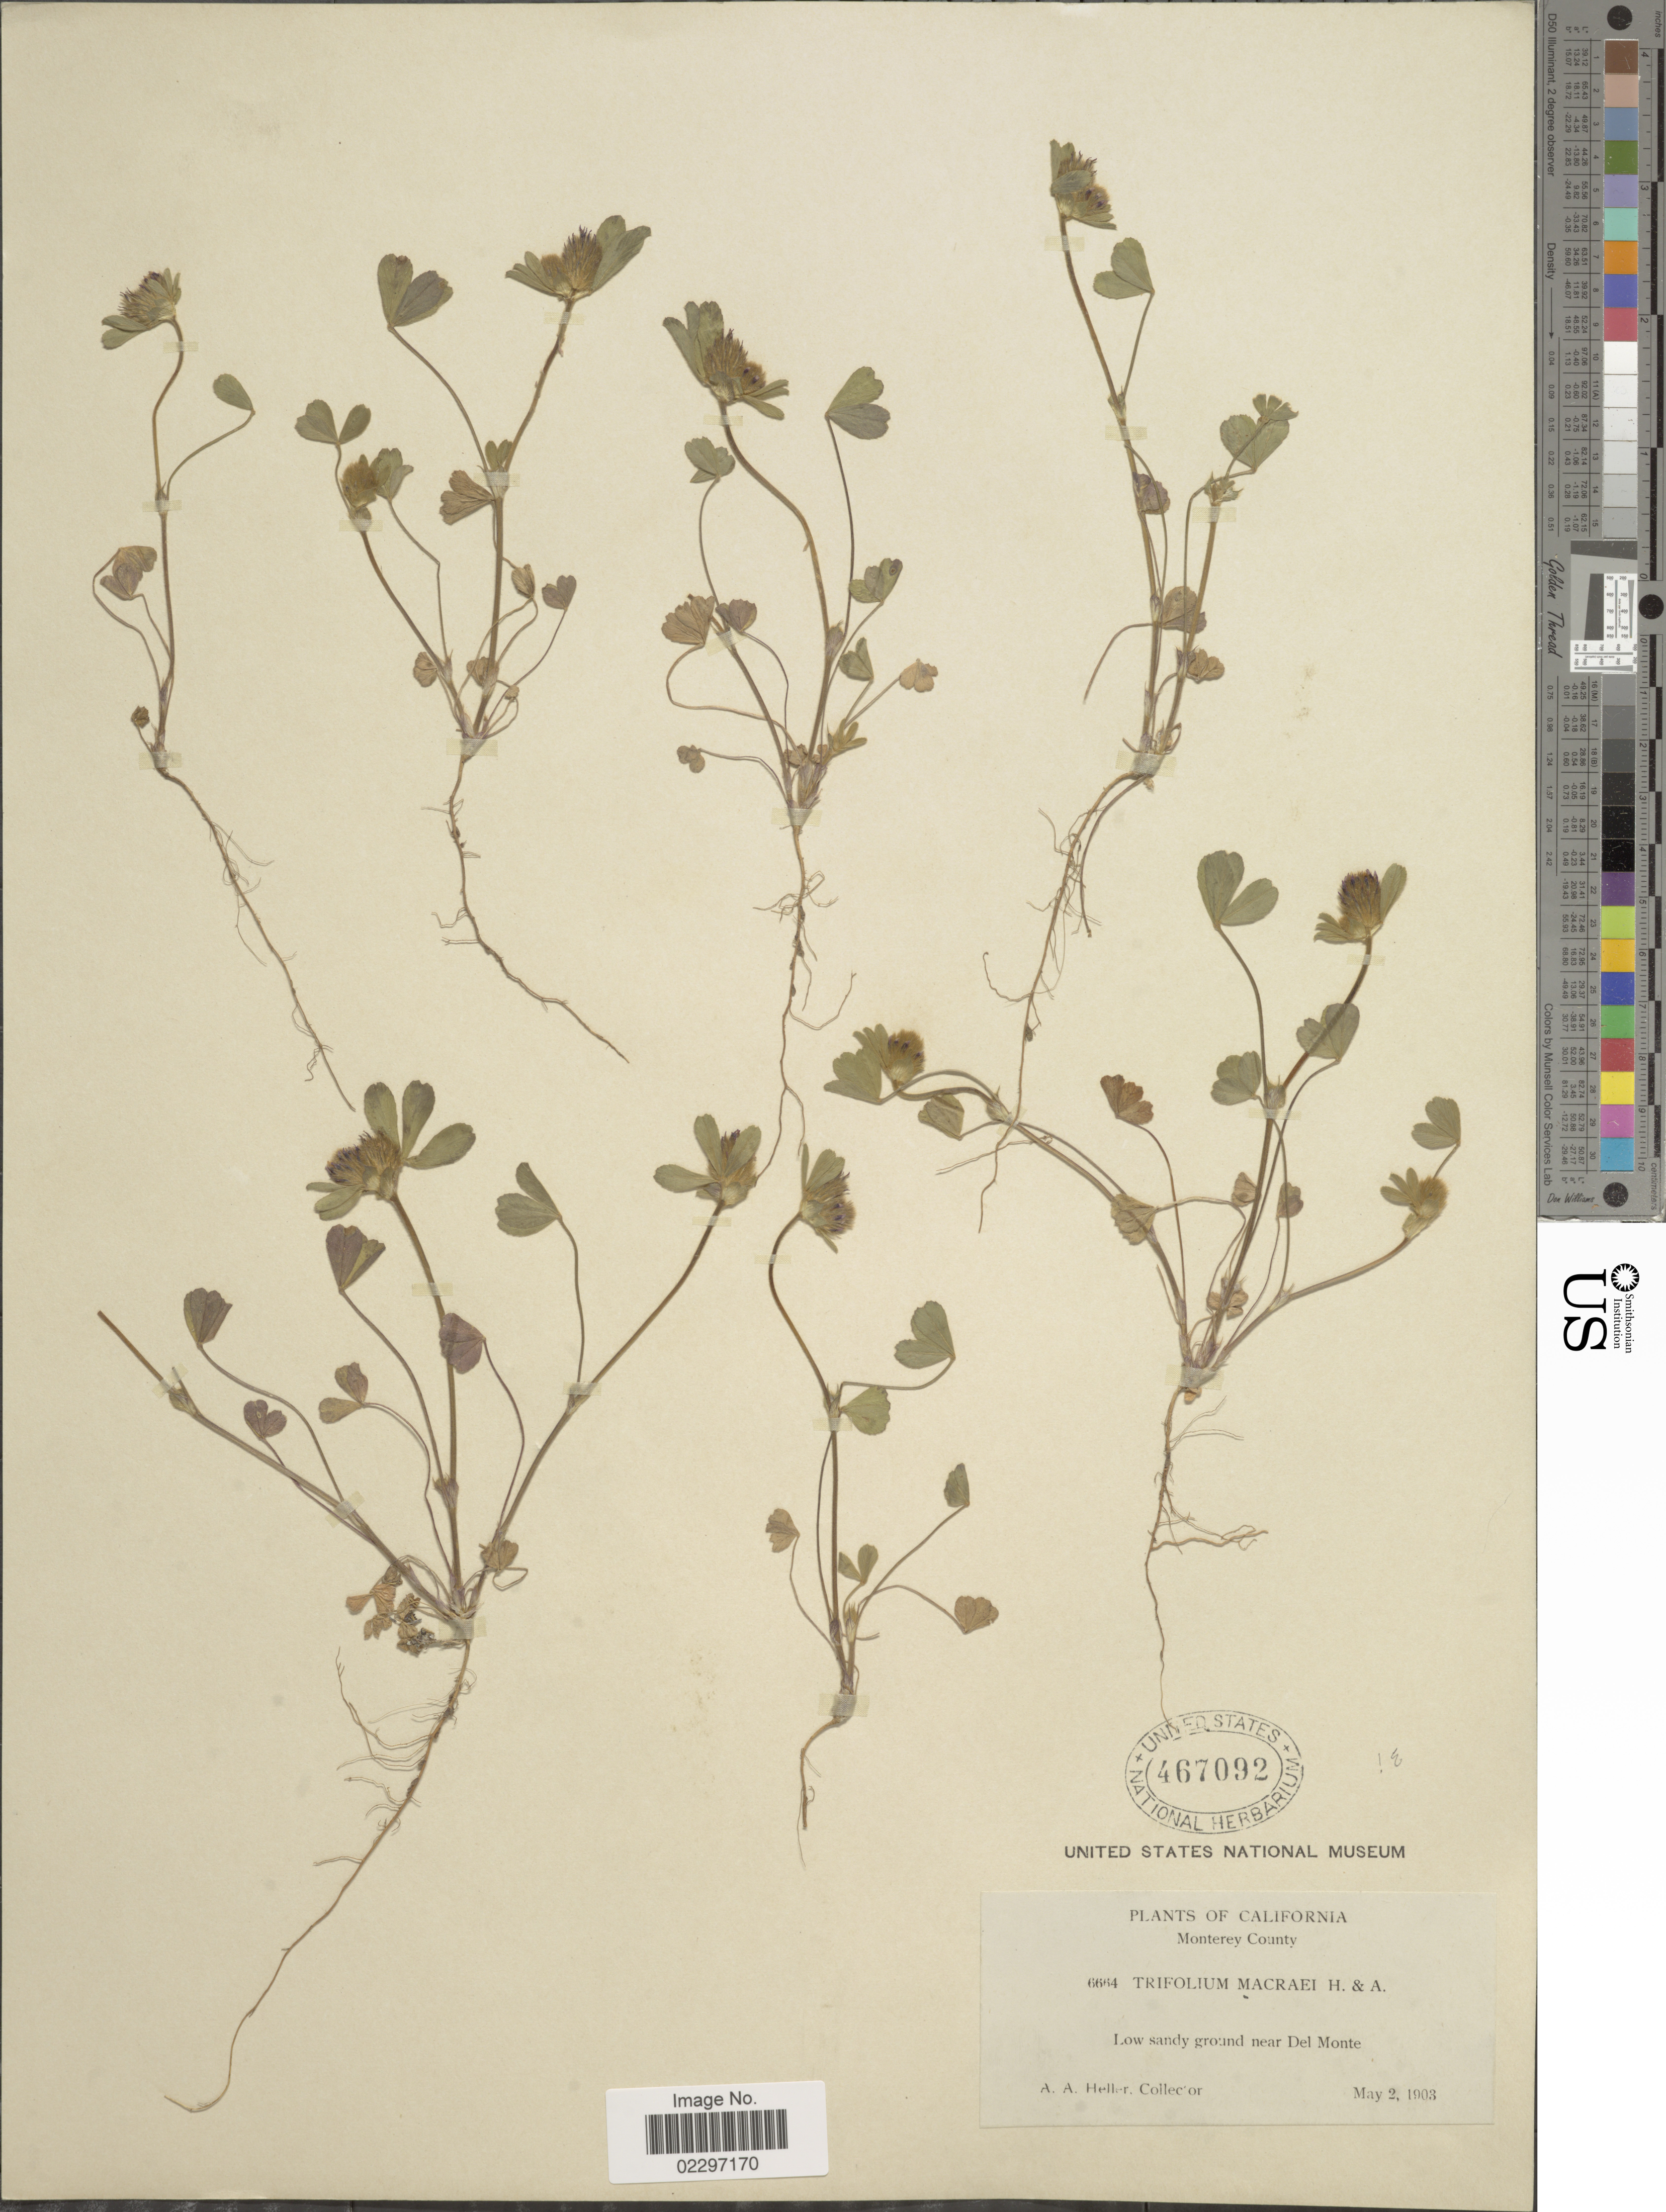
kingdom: Plantae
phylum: Tracheophyta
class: Magnoliopsida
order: Fabales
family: Fabaceae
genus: Trifolium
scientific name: Trifolium macraei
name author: Hook. & Arn.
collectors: A. A. Heller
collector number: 6664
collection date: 1903-05-02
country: United States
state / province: California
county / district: Monterey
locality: Monterey County. Low sandy ground near Del Monte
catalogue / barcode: US 467092